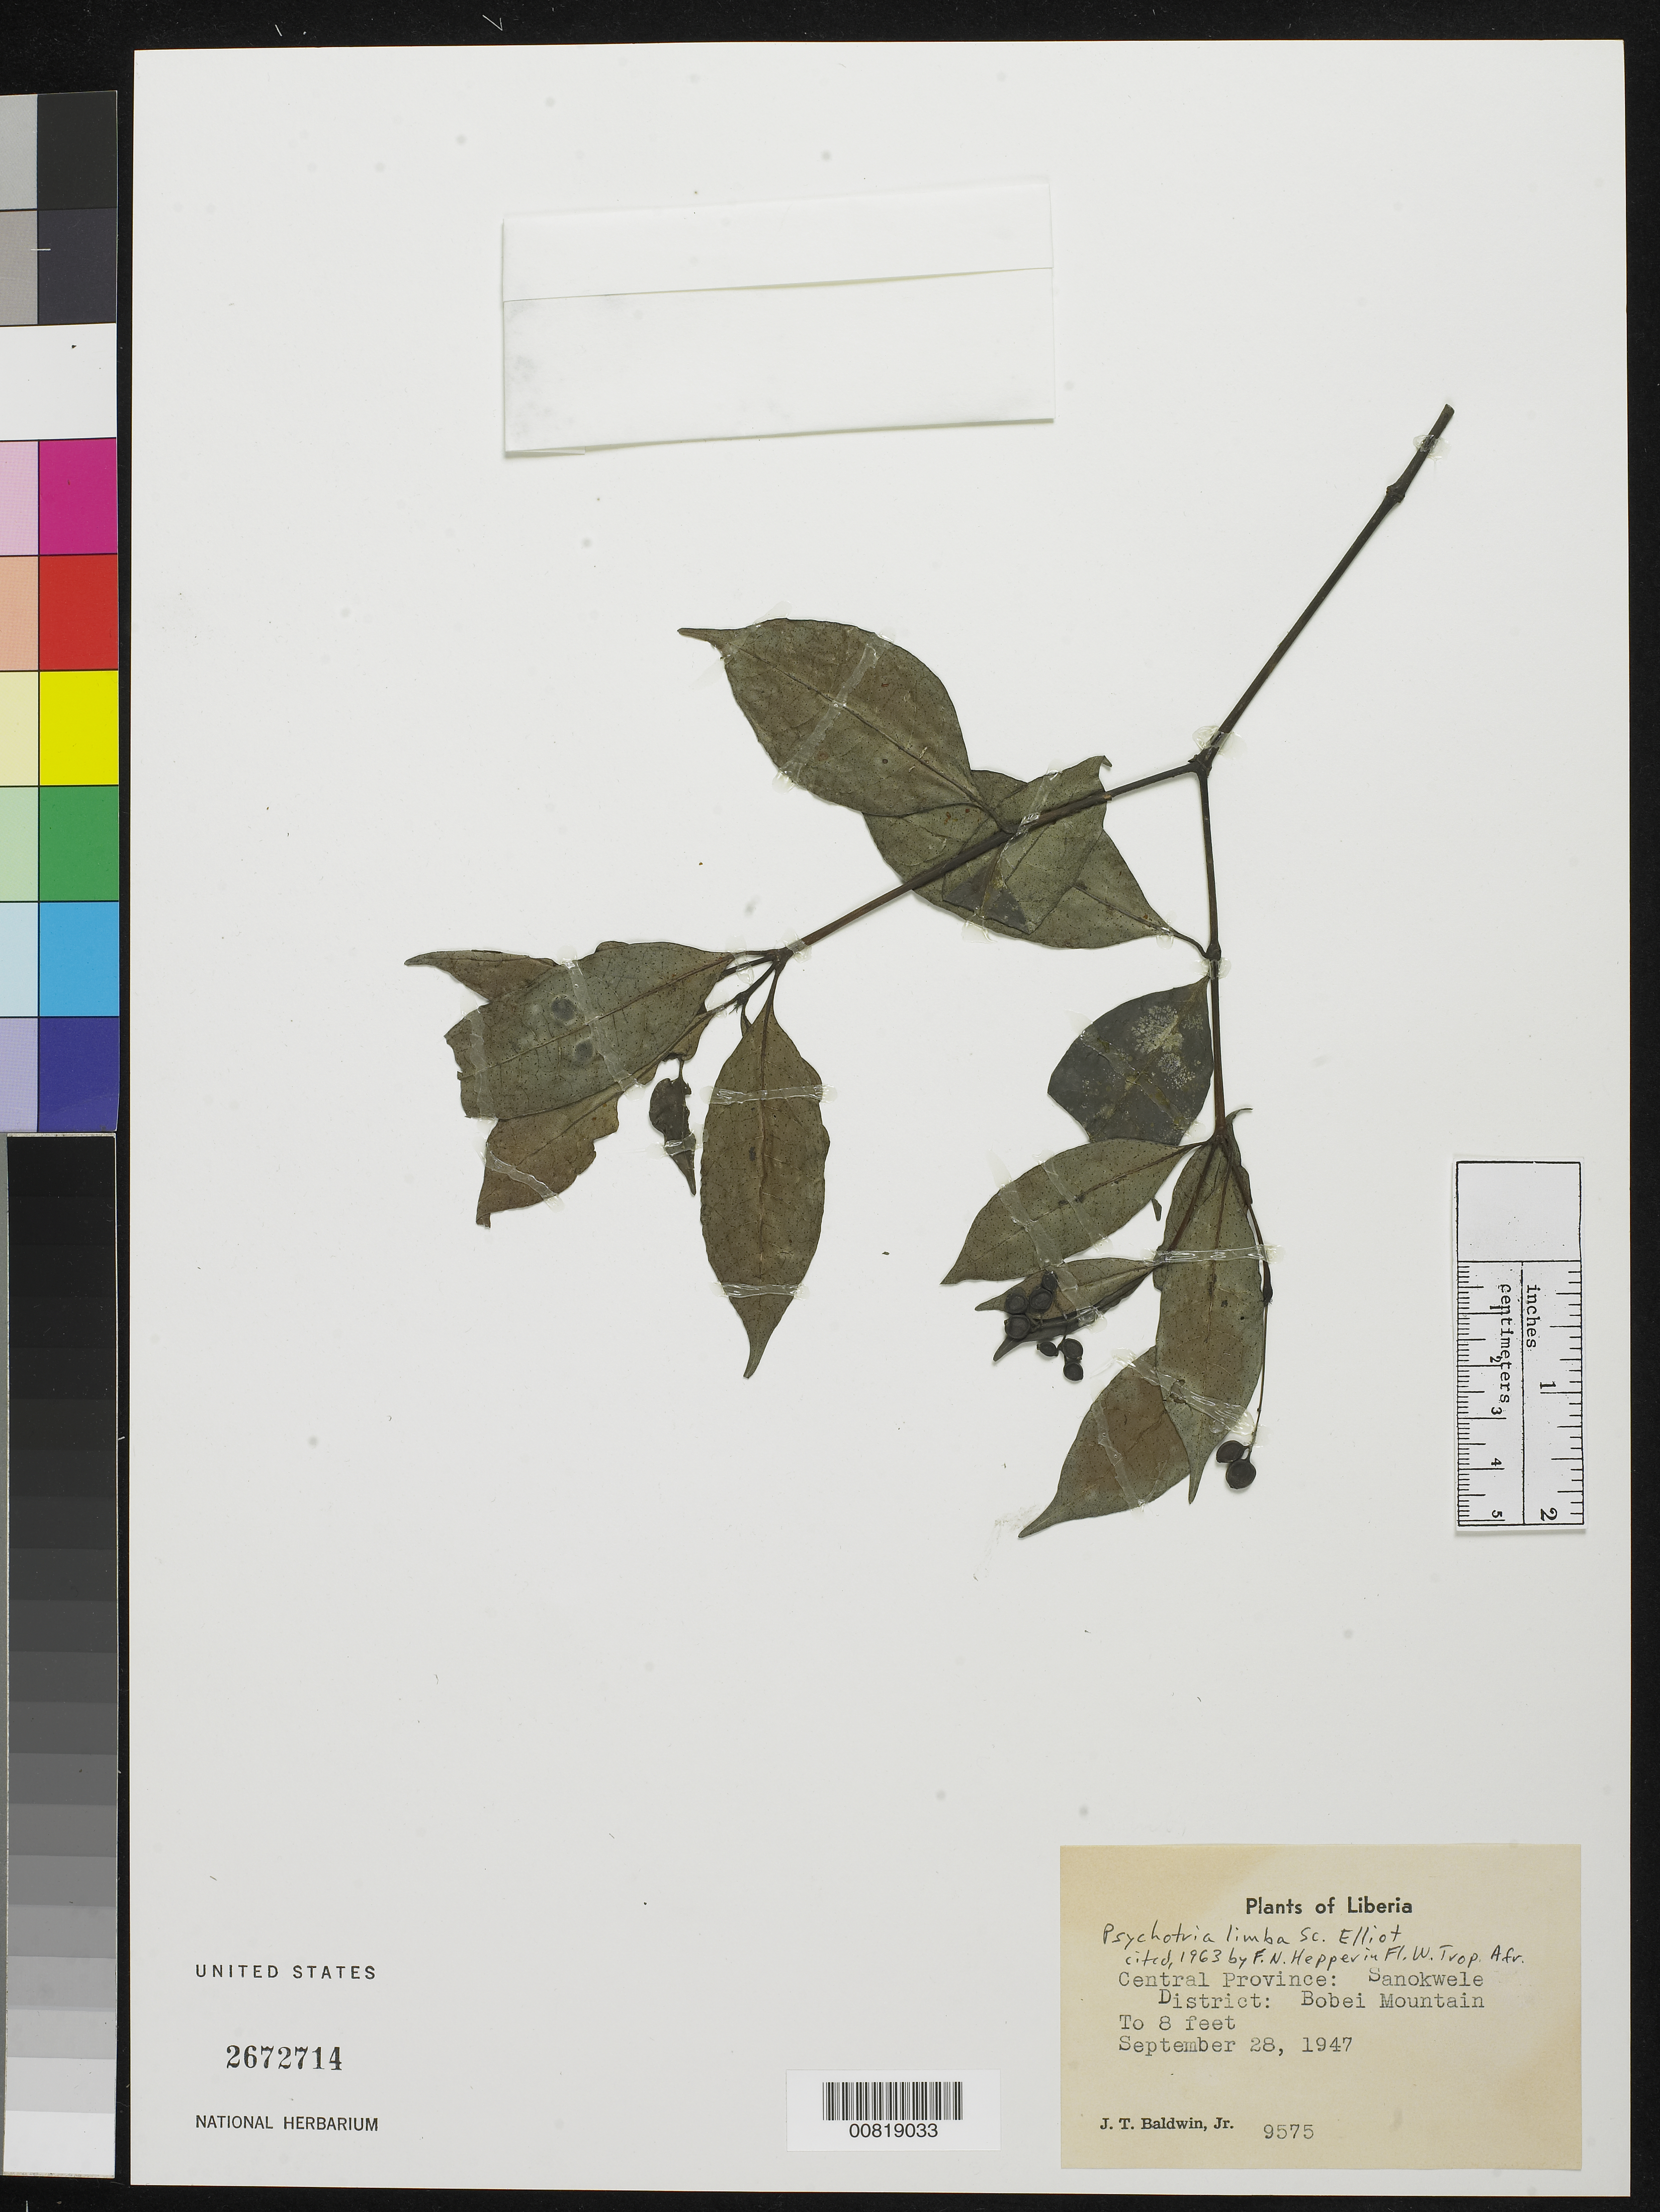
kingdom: Plantae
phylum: Tracheophyta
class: Magnoliopsida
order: Gentianales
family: Rubiaceae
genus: Psychotria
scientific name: Psychotria limba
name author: Scott Elliot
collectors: J. T. Baldwin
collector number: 9575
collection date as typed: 28 Sep 1947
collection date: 1947-09-28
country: Liberia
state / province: Nimba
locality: Central Province: Sanokwele District, Bobei Mountain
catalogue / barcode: US 2672714